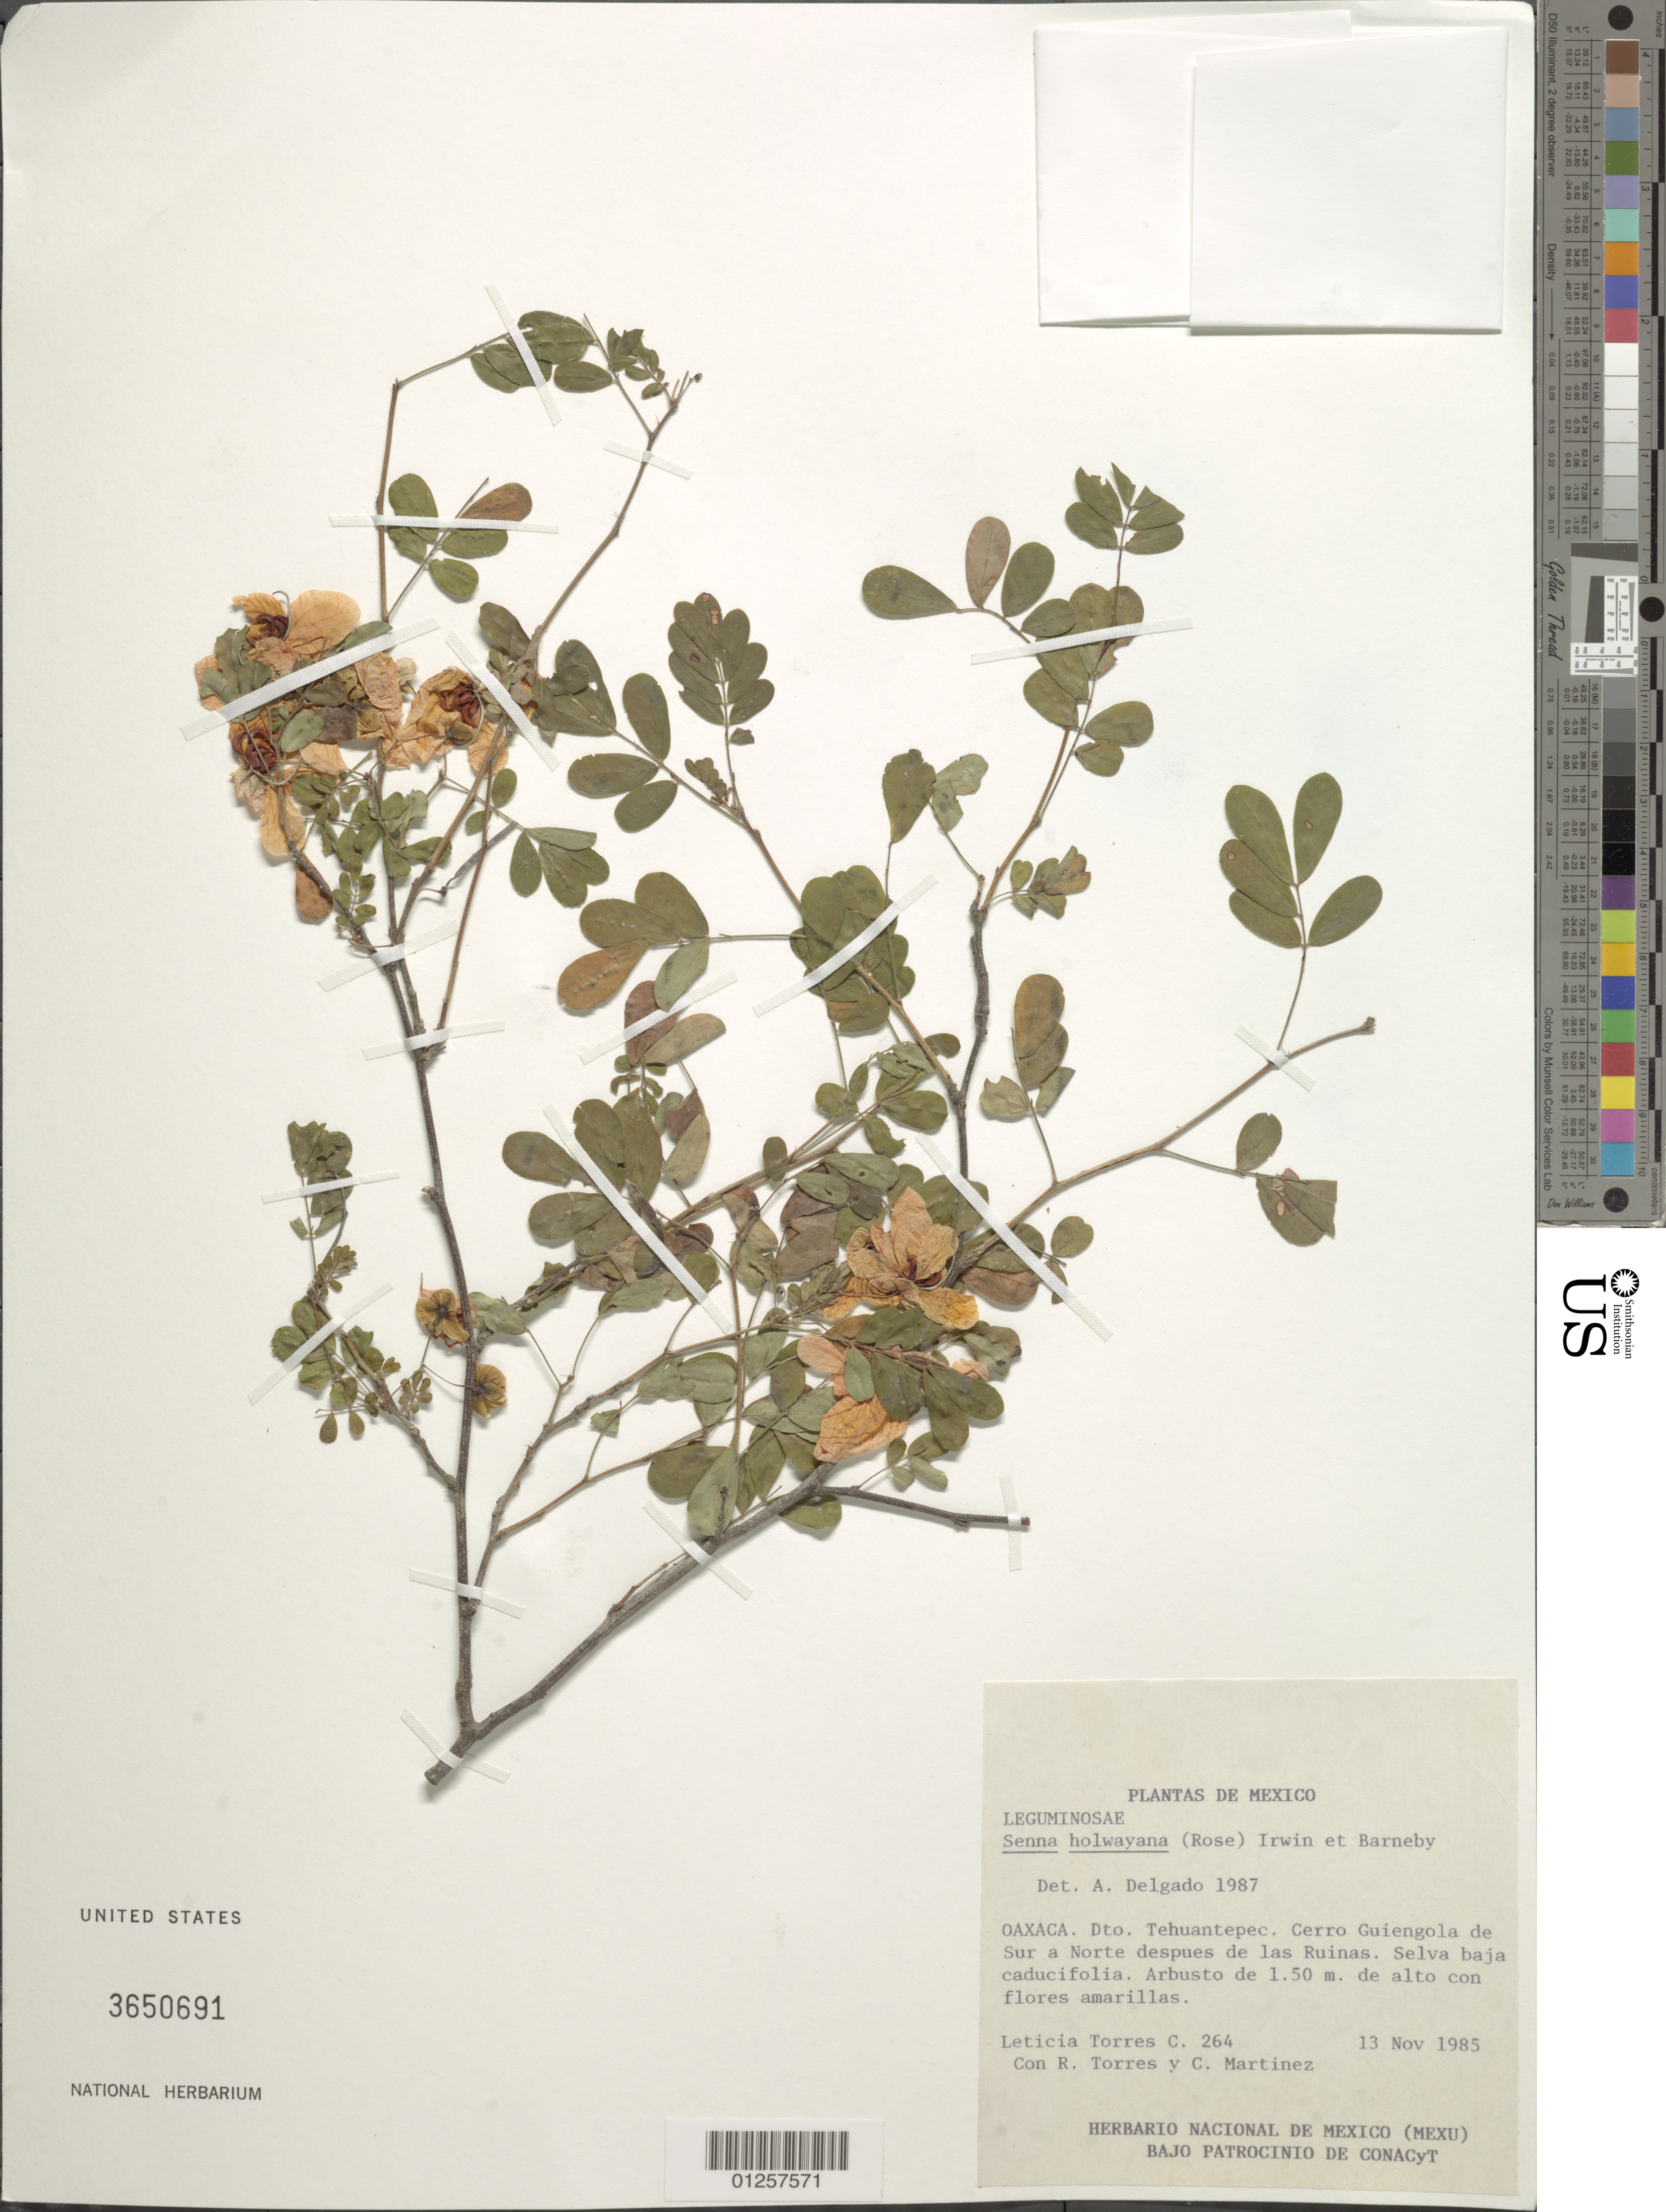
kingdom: Plantae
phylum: Tracheophyta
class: Magnoliopsida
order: Fabales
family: Fabaceae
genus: Senna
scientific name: Senna holwayana var. holwayana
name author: (Rose) H.S. Irwin & Barneby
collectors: L. Torres, R. Torres & C. Martínez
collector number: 264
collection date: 1985-11-13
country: Mexico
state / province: Oaxaca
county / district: Tehuantepec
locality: Cerro guiengola de Sur a Norte despues de las Ruinas. Selva baja caducifolia.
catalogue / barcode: US 3650691